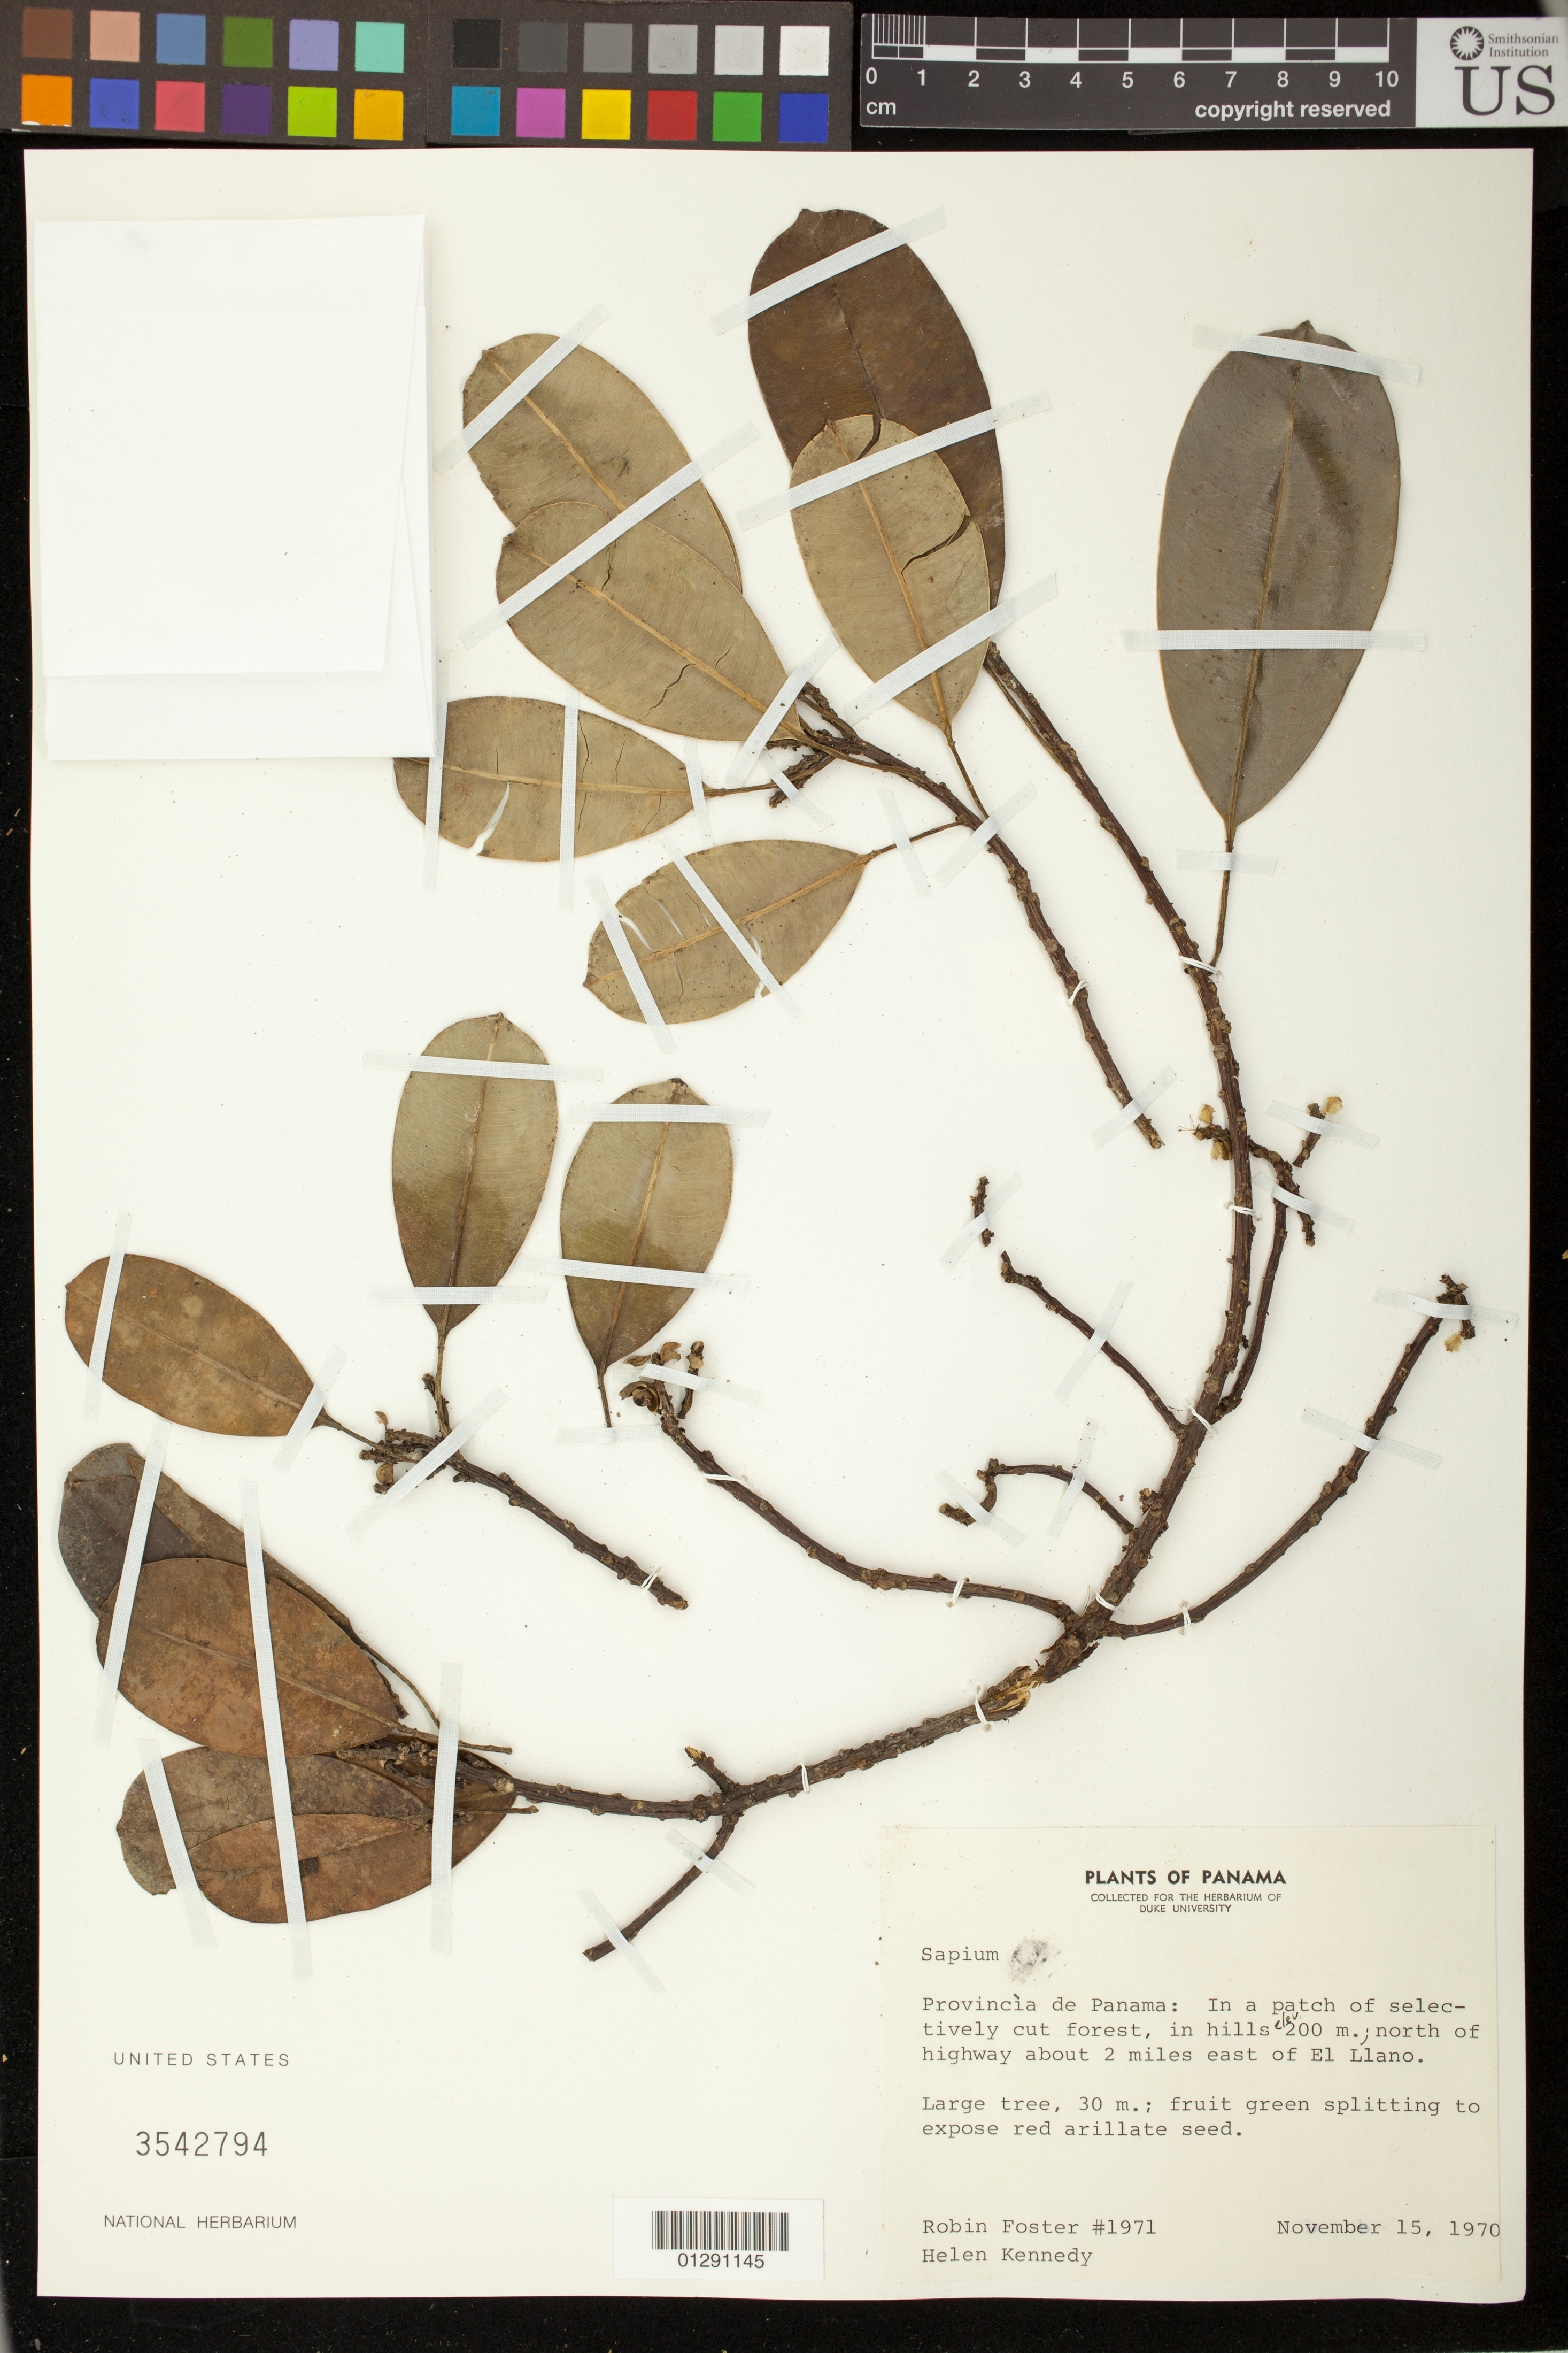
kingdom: Plantae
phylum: Tracheophyta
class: Magnoliopsida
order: Malpighiales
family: Euphorbiaceae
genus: Sapium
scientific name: Sapium sp.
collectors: R. Foster & H. Kennedy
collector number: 1971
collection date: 1970-11-15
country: Panama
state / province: Panamá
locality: north of highway about 2 miles east of El Llano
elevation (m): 200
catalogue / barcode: US 3542794